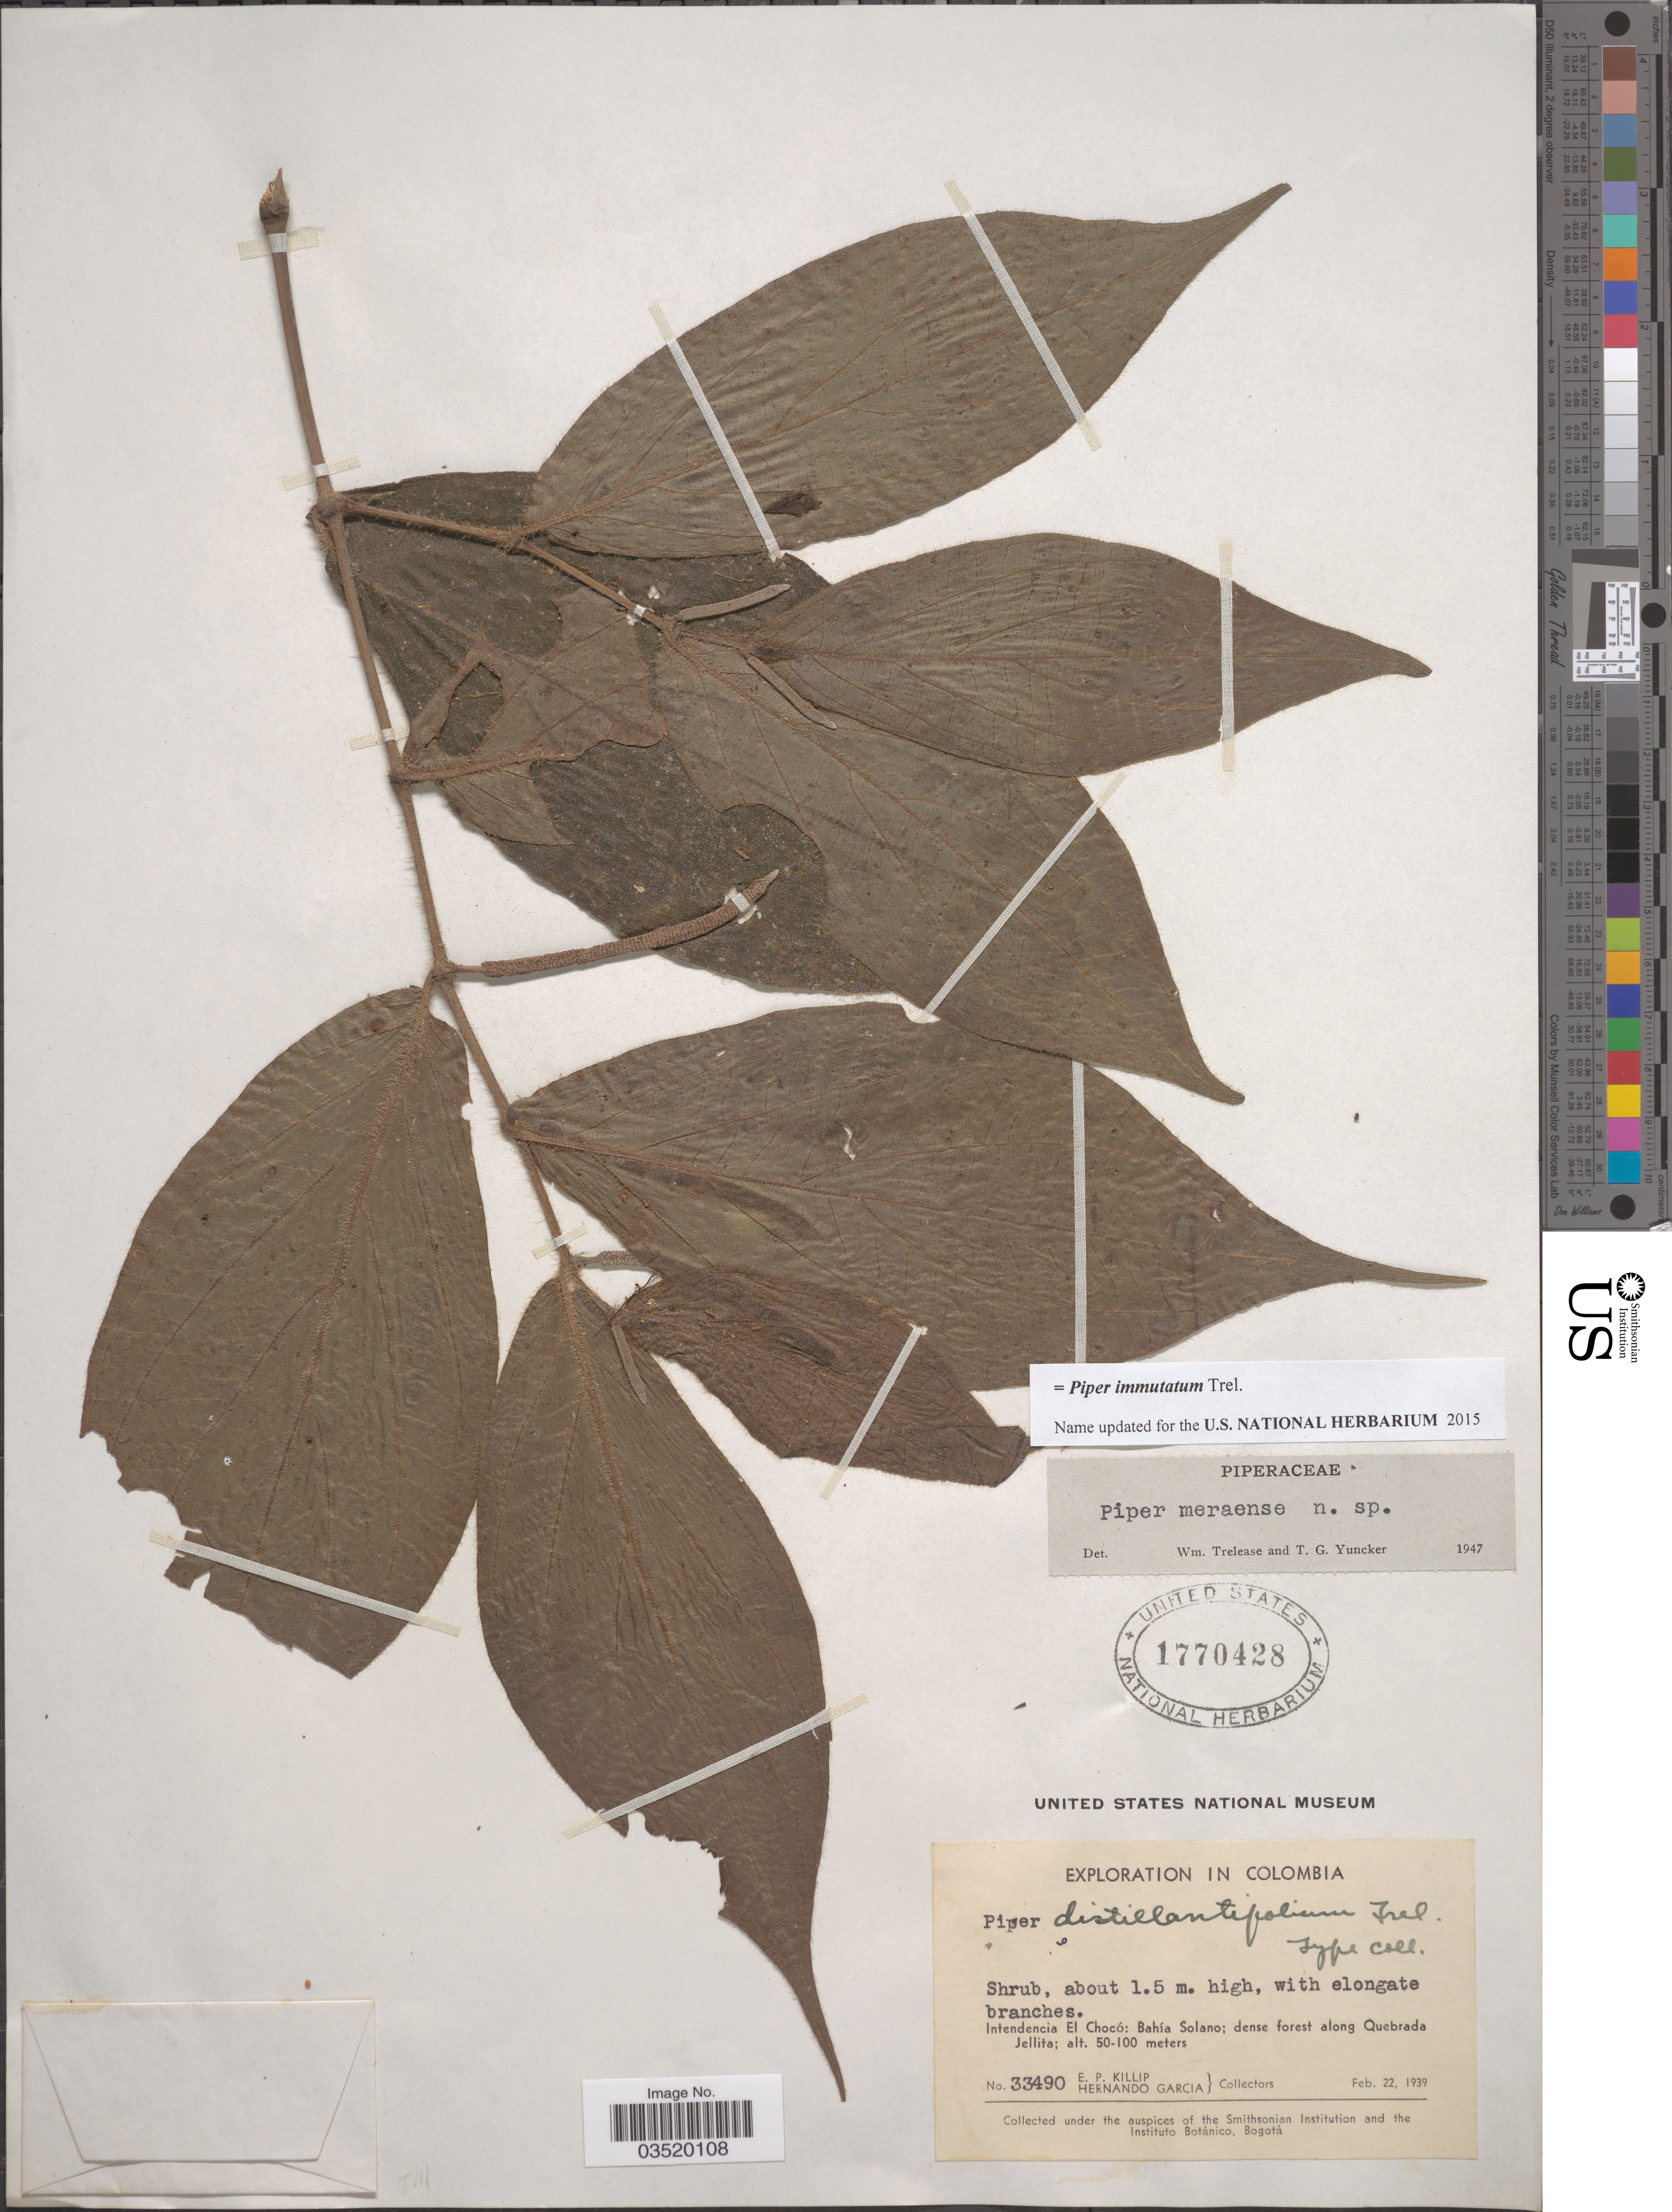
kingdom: Plantae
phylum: Tracheophyta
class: Magnoliopsida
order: Piperales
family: Piperaceae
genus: Piper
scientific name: Piper immutatum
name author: Trel.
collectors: E. P. Killip & H. Garcia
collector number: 33490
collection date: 1939-02-22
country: Colombia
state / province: Chocó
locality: Intendencia El Chocó: Bahía Solano; dense forest along Quebrada Jellita.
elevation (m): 50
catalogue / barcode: US 1770428